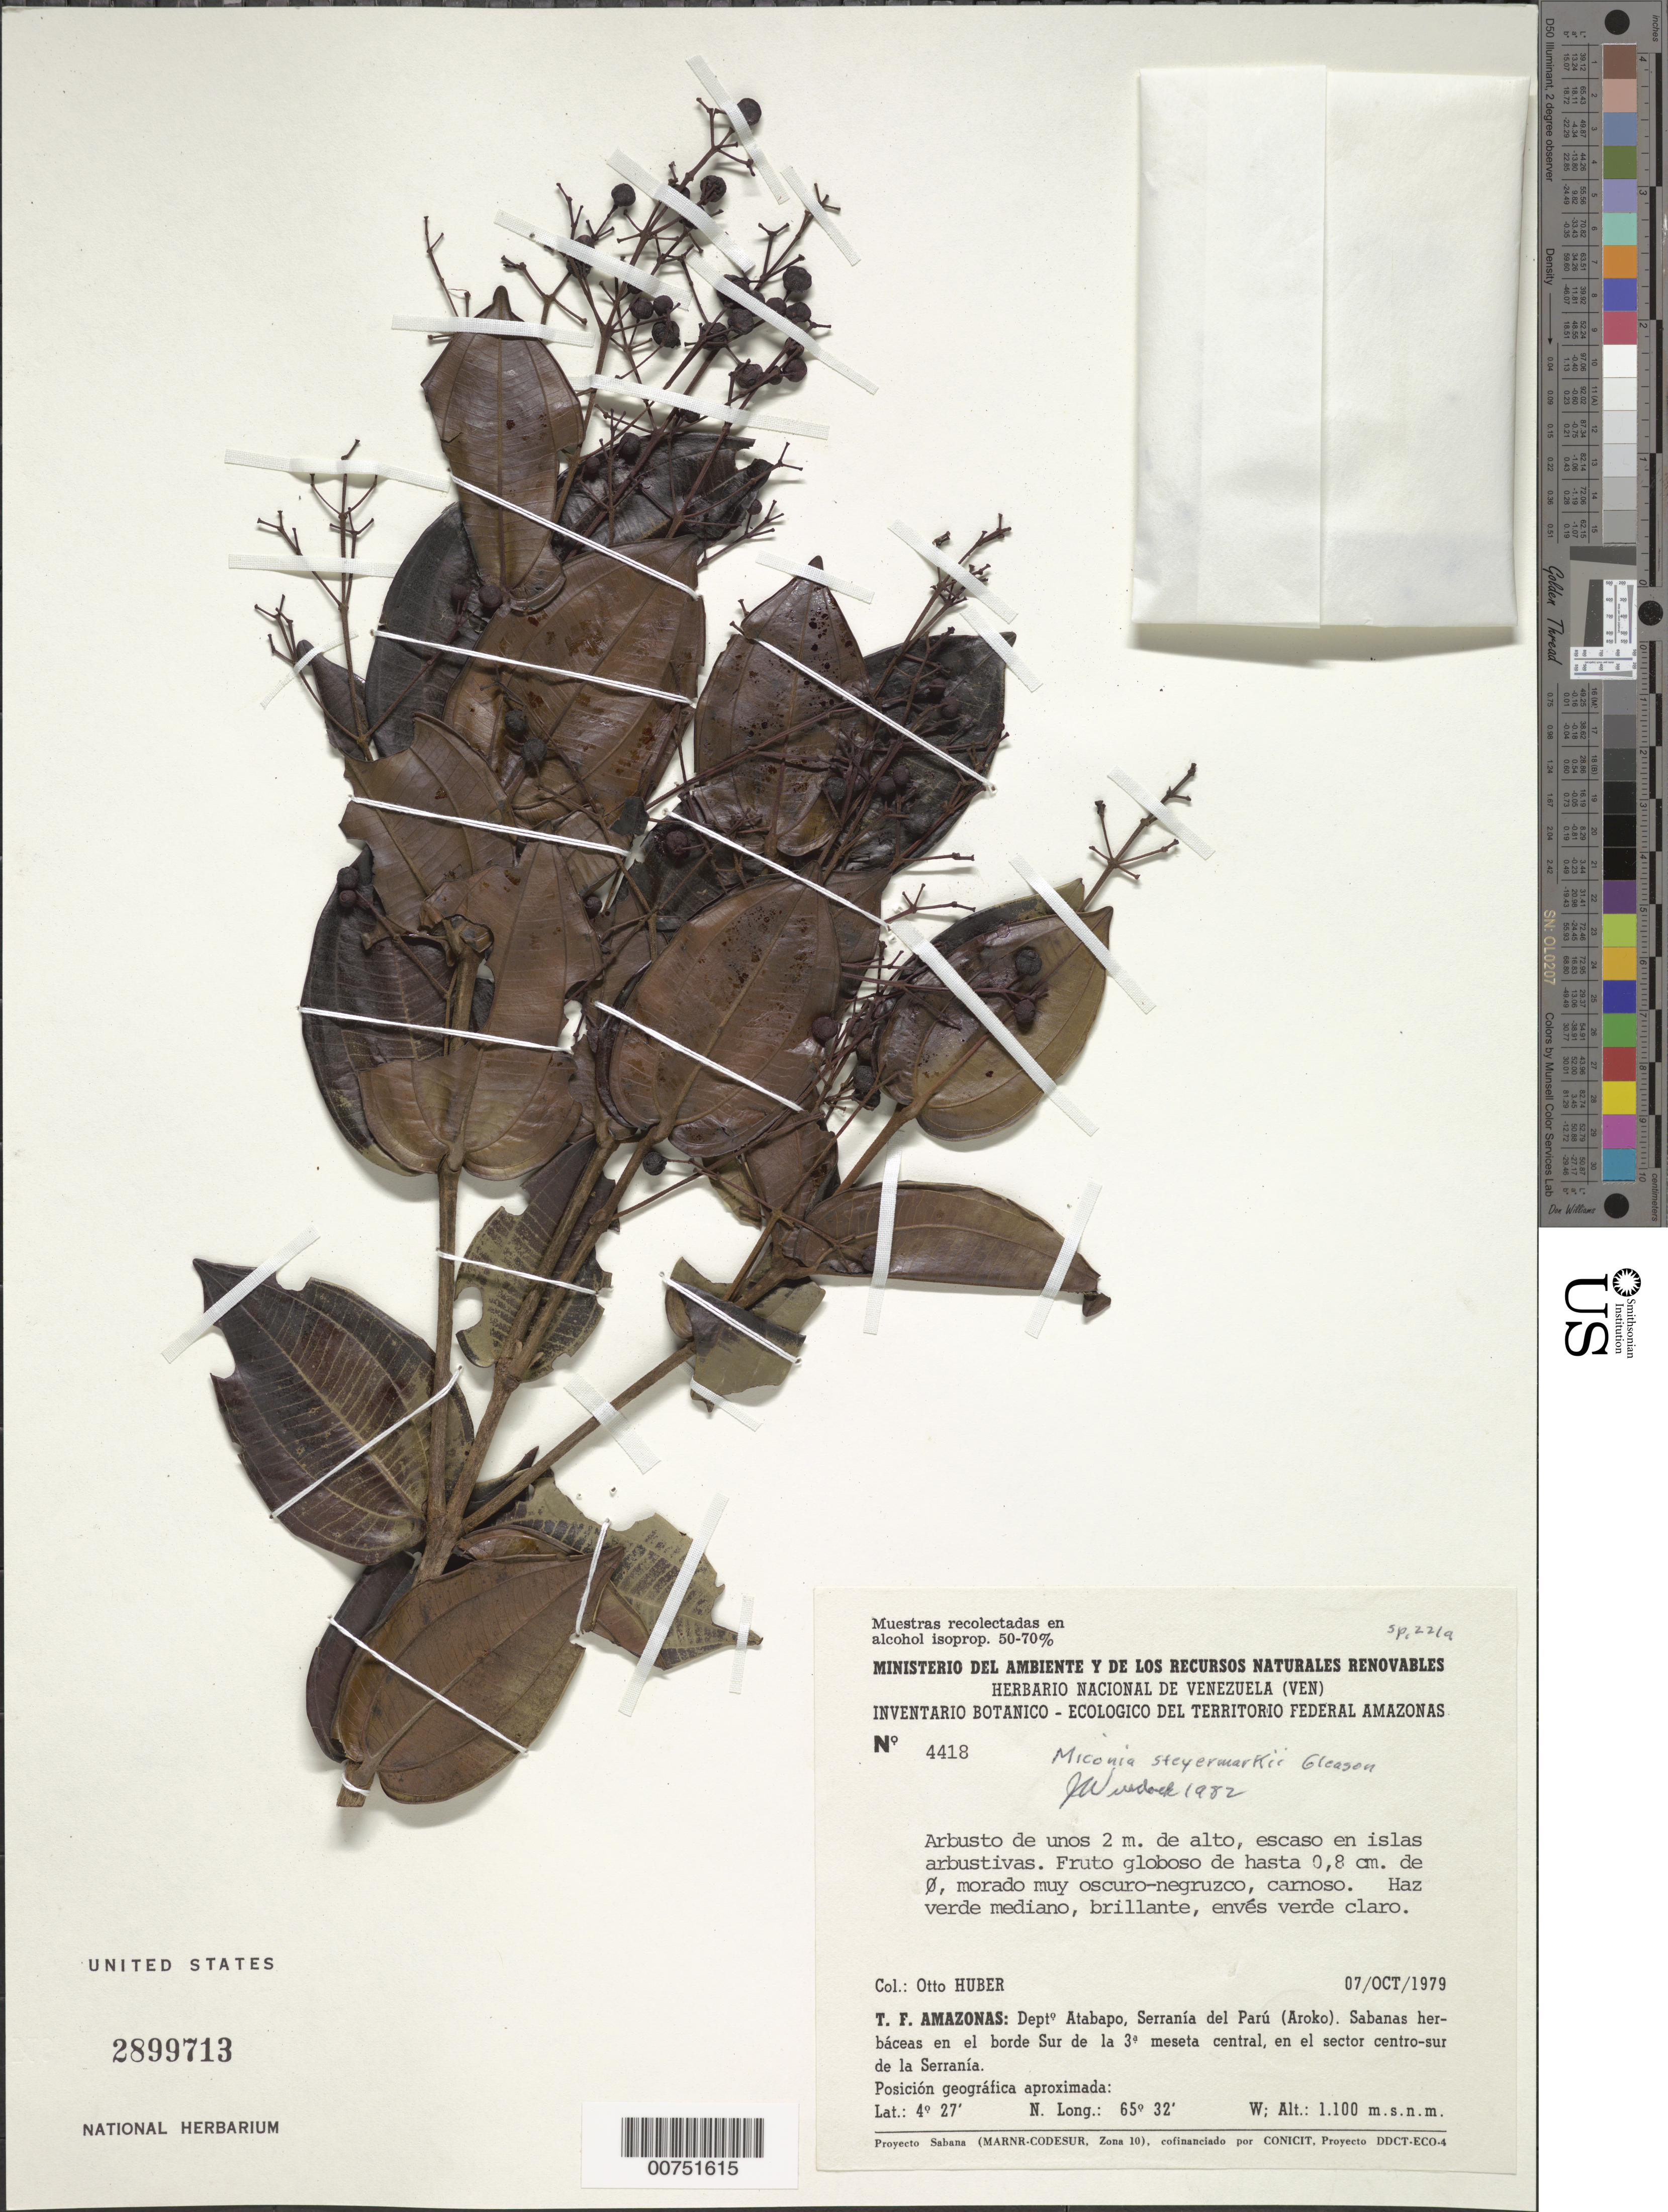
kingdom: Plantae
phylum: Tracheophyta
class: Magnoliopsida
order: Myrtales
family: Melastomataceae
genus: Miconia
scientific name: Miconia steyermarkii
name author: Gleason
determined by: Wurdack, John J., (US), US (UNITED STATES)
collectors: O. Huber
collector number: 4418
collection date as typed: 7-Oct-79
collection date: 1979-10-07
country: Venezuela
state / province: Amazonas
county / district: Atabapo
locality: Serranía del Parú (Aroko), sur de la 3ª meseta central, en el sector centro-sur de la Serranía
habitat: Sabanas herbaceas en el borde de la meseta central; en islas arbustivas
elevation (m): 1100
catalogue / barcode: US 2899713